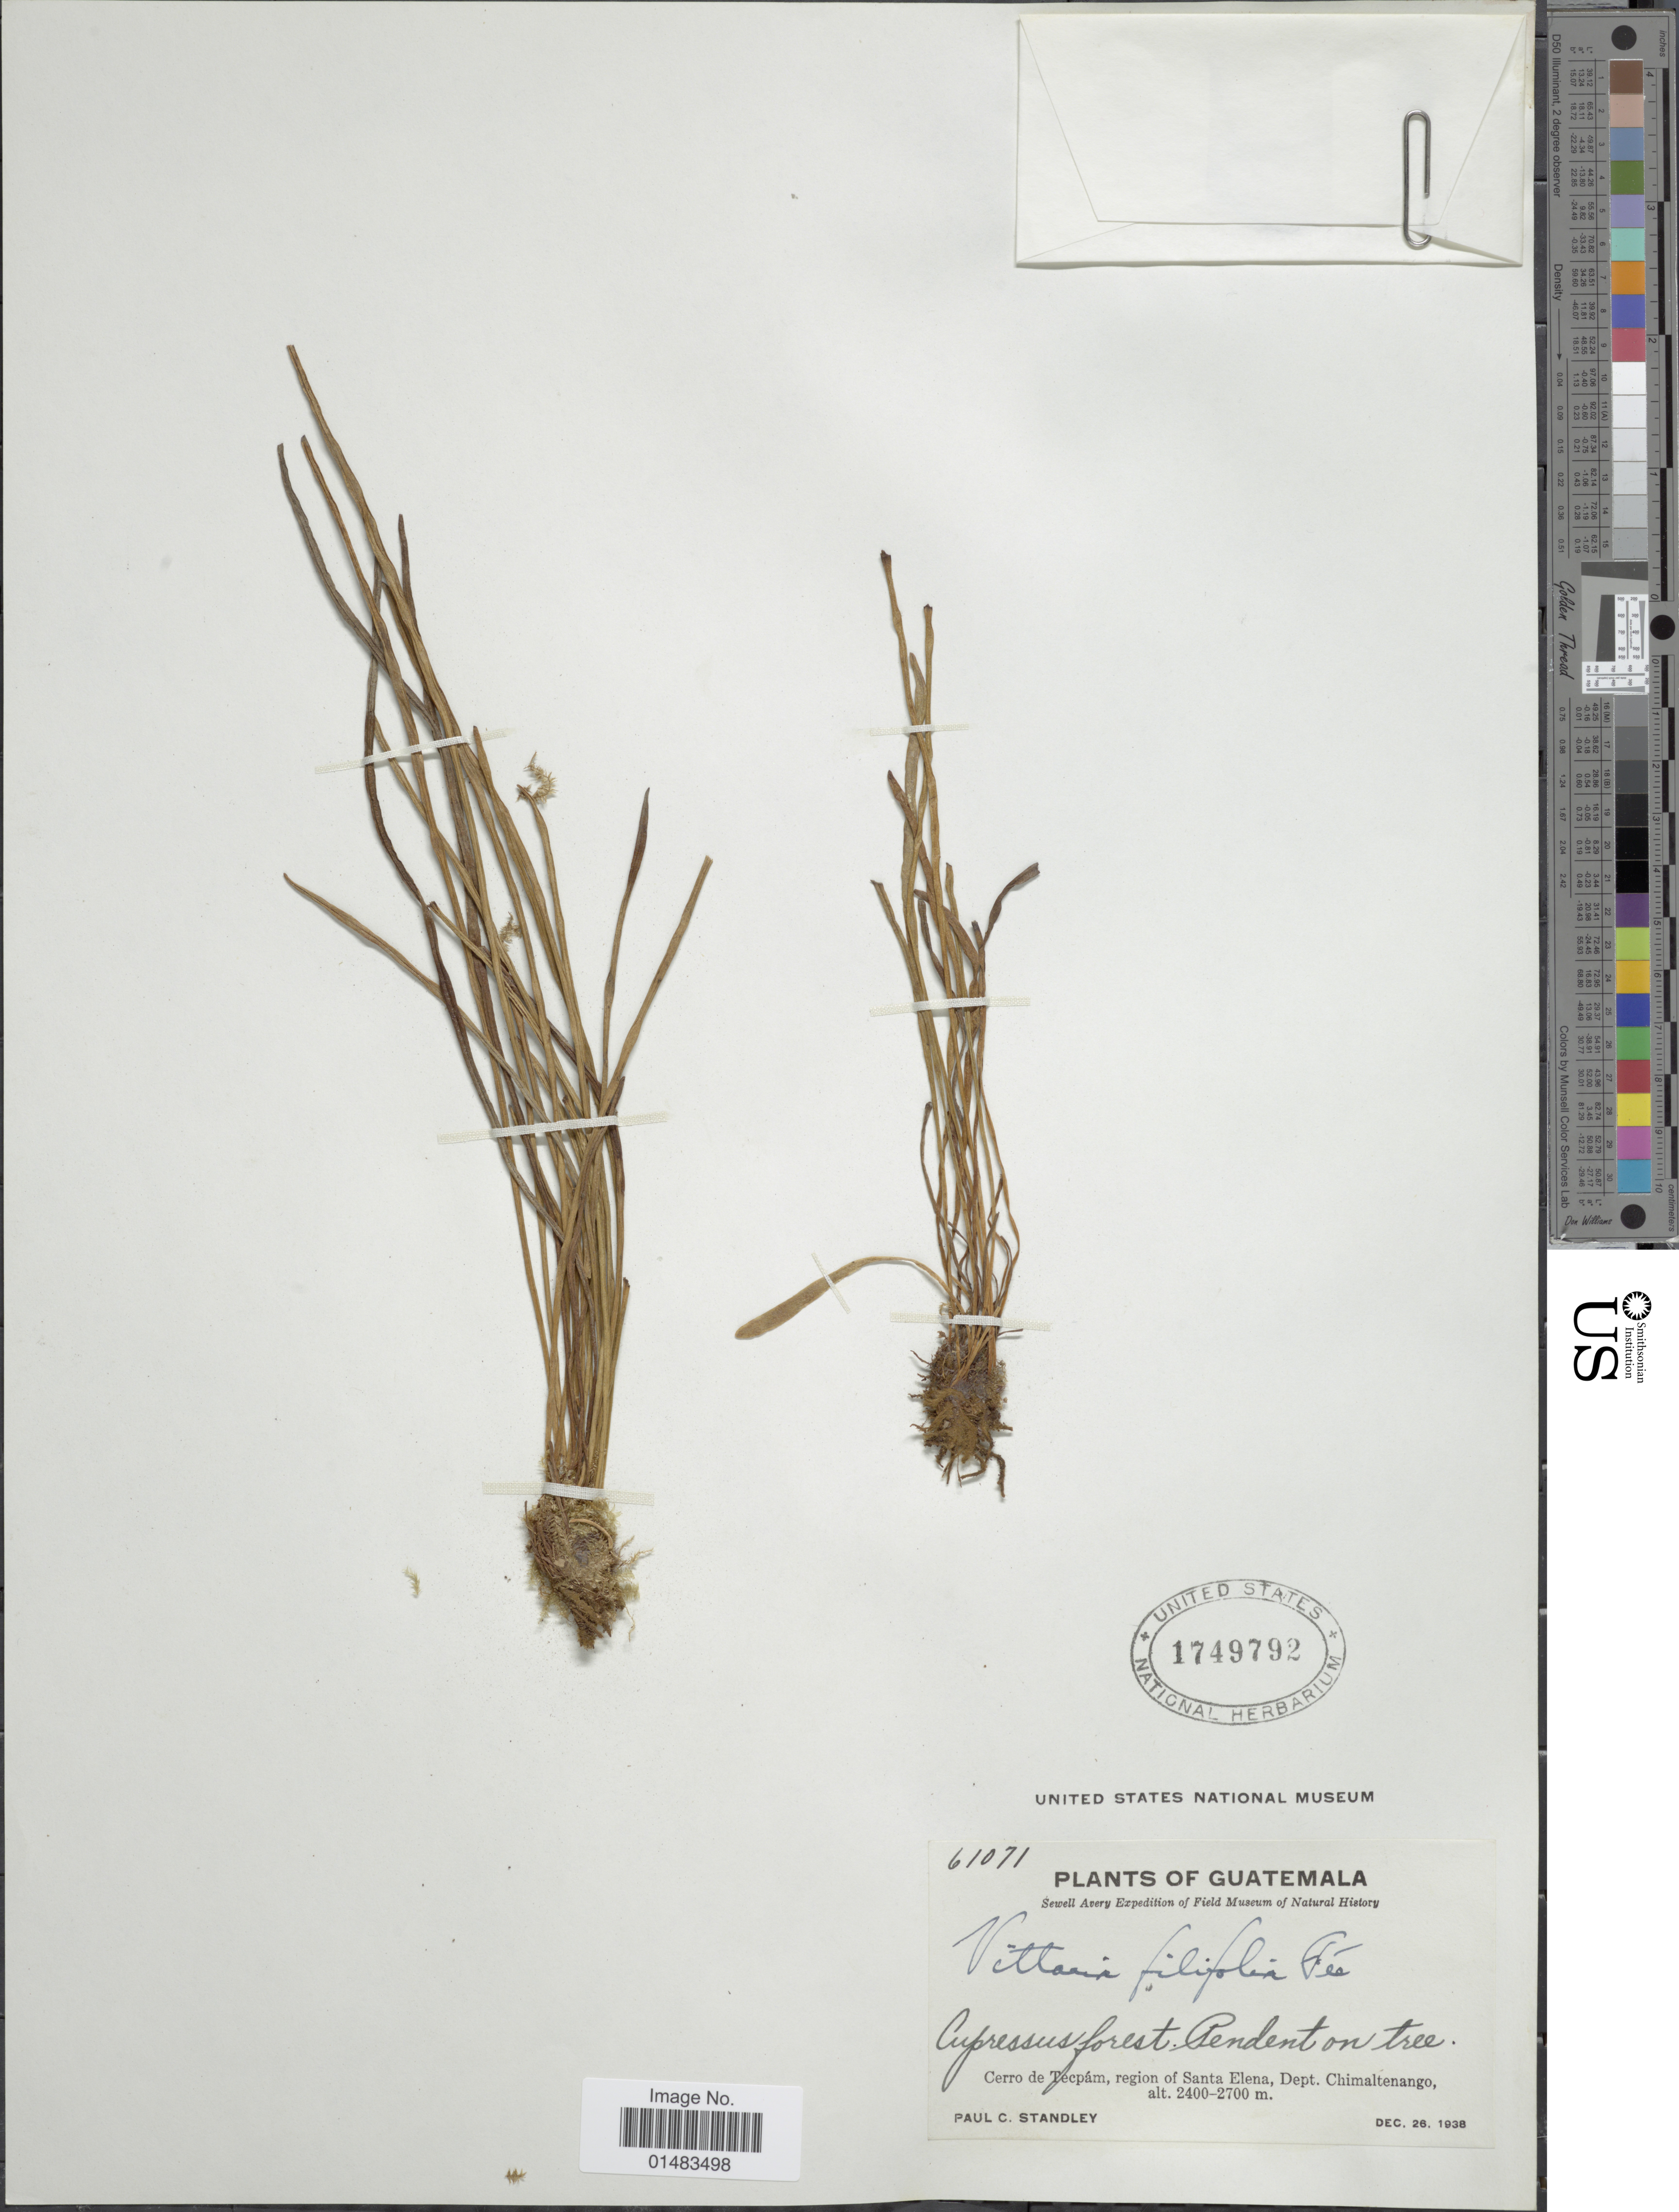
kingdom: Plantae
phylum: Tracheophyta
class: Polypodiopsida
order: Polypodiales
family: Pteridaceae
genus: Vittaria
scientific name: Vittaria graminifolia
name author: Kaulf.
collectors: P. C. Standley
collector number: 61071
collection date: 1938-12-26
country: Guatemala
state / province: Chimaltenango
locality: Guatemala, Cupressus forest, Pendent on tree, Cerro de Tecpam, region of Santa Elena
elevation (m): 2400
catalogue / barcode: US 1749792